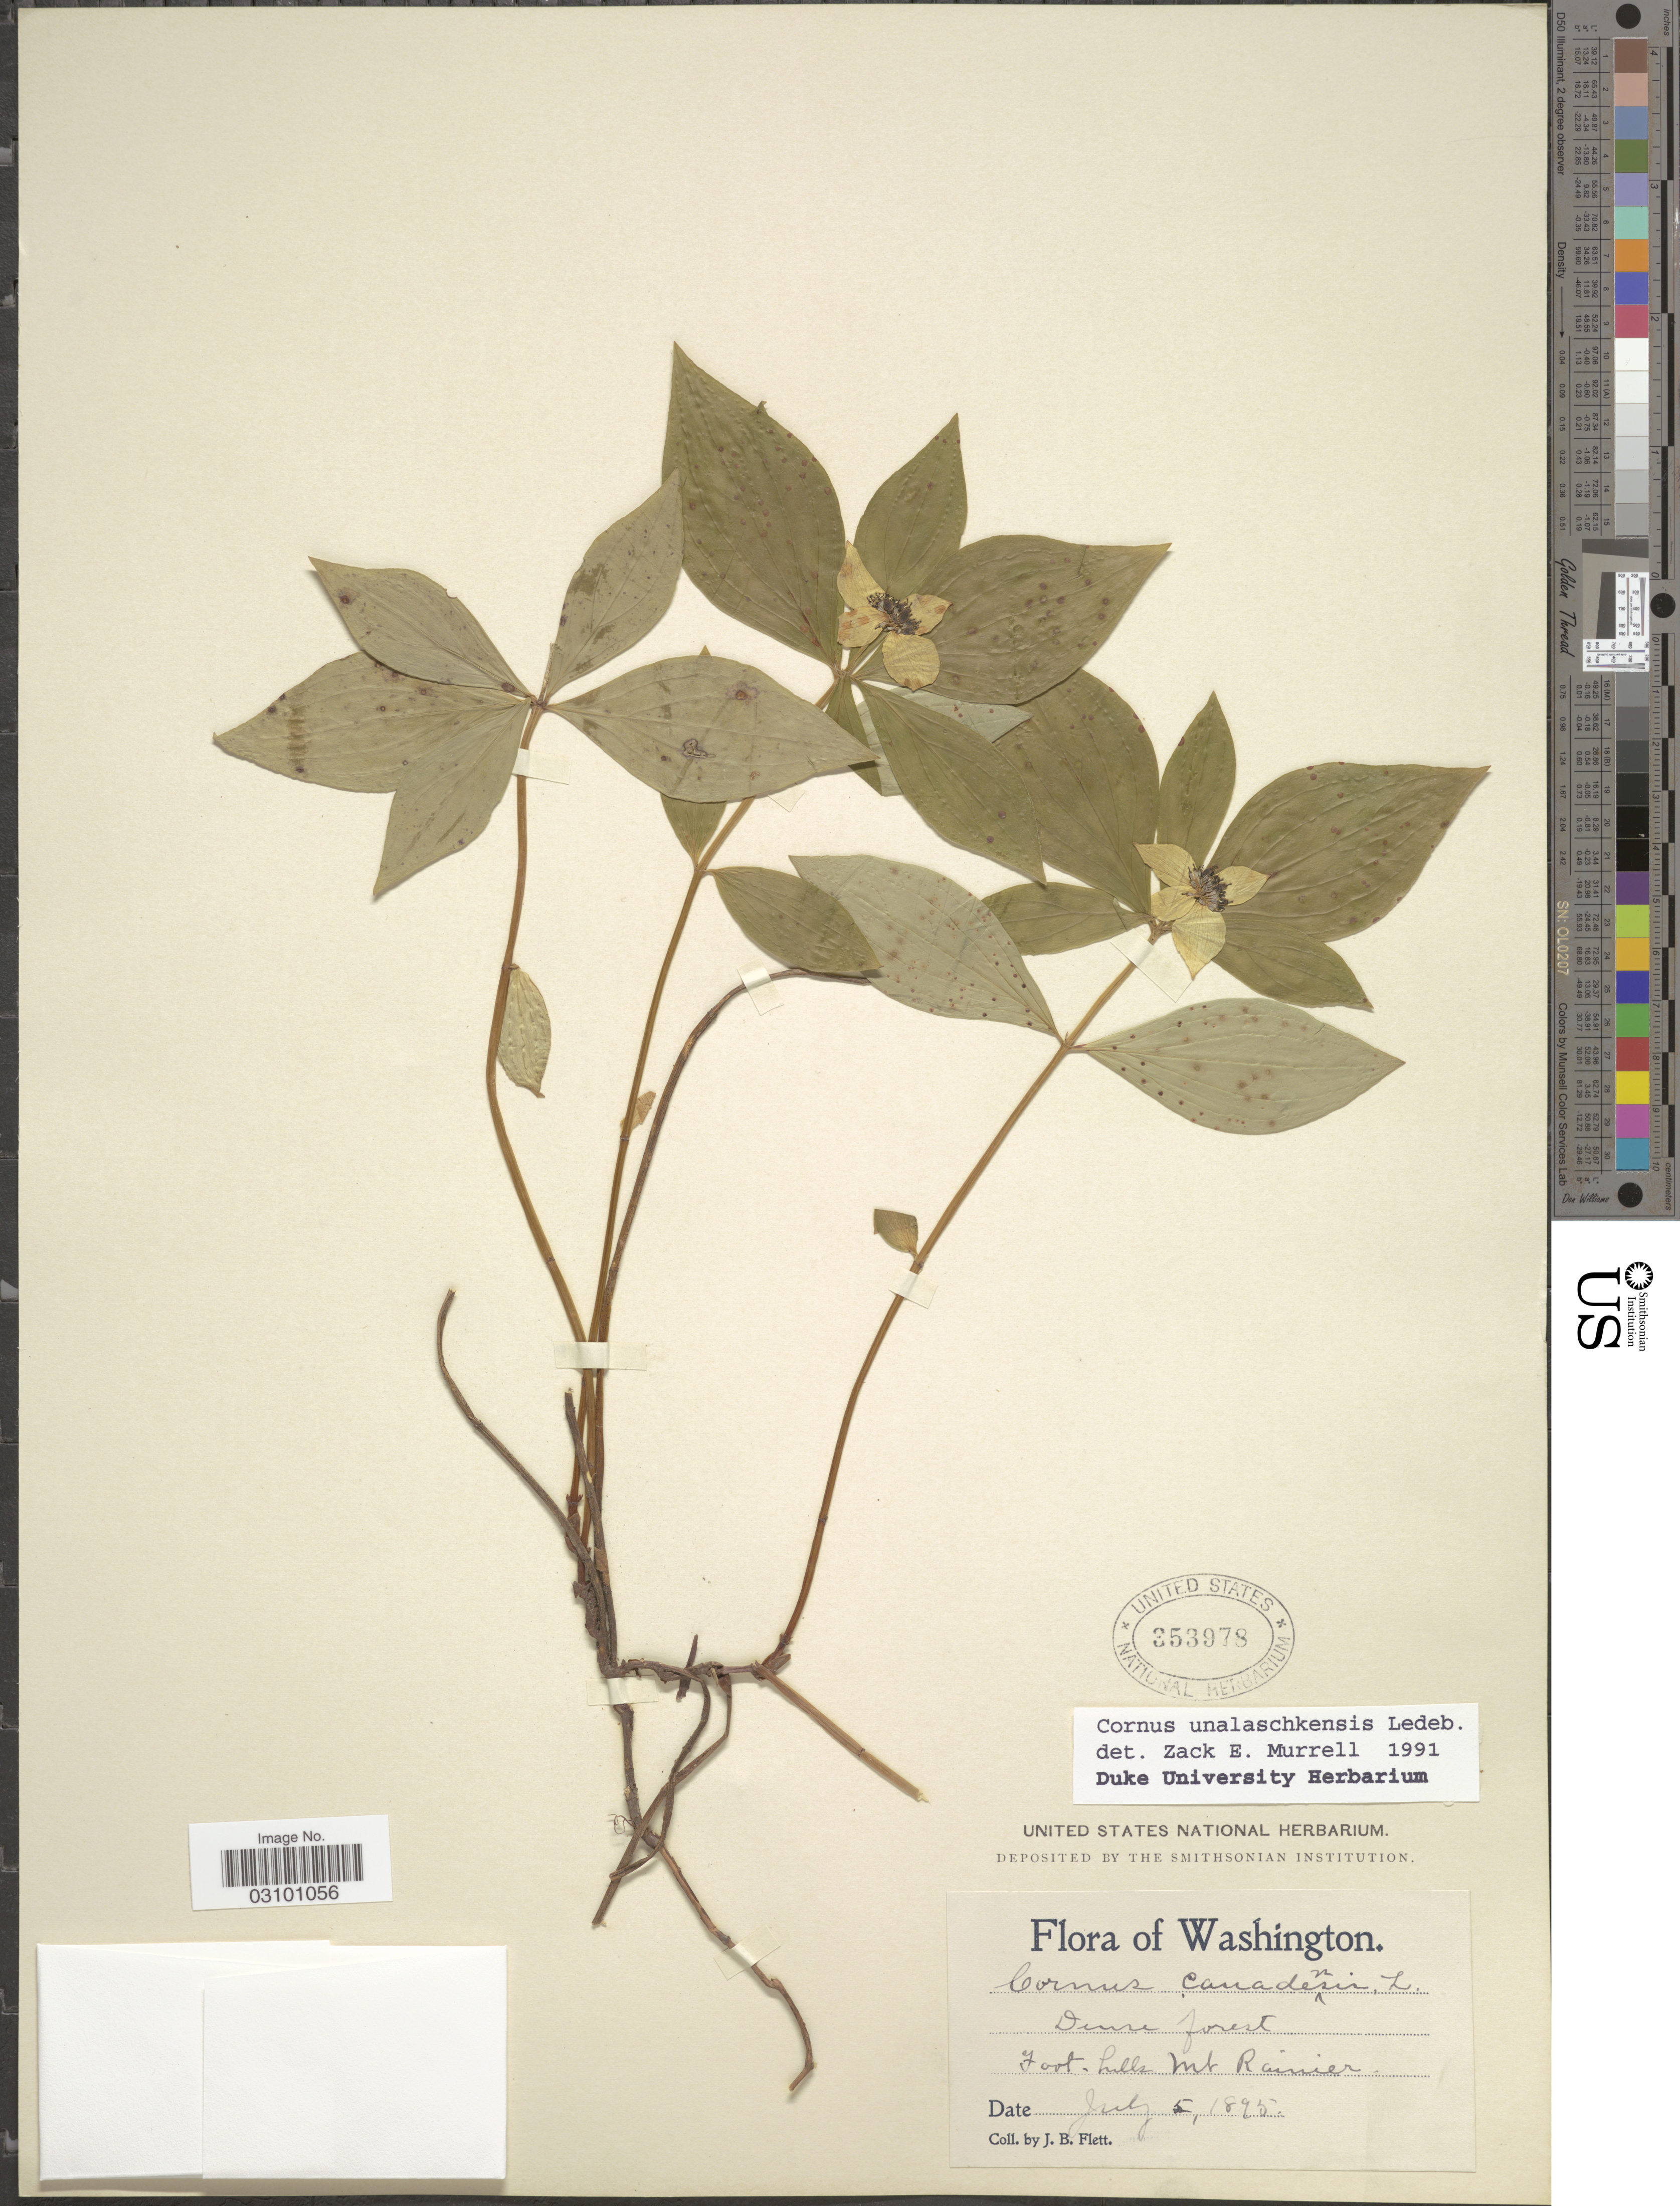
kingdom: Plantae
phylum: Tracheophyta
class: Magnoliopsida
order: Cornales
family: Cornaceae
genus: Cornus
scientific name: Cornus unalaschkensis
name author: Ledeb.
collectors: J. Flett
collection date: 1895-07-05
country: United States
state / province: Washington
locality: Dune forest. Foot. hills Mt. Rainier.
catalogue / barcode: US 353978